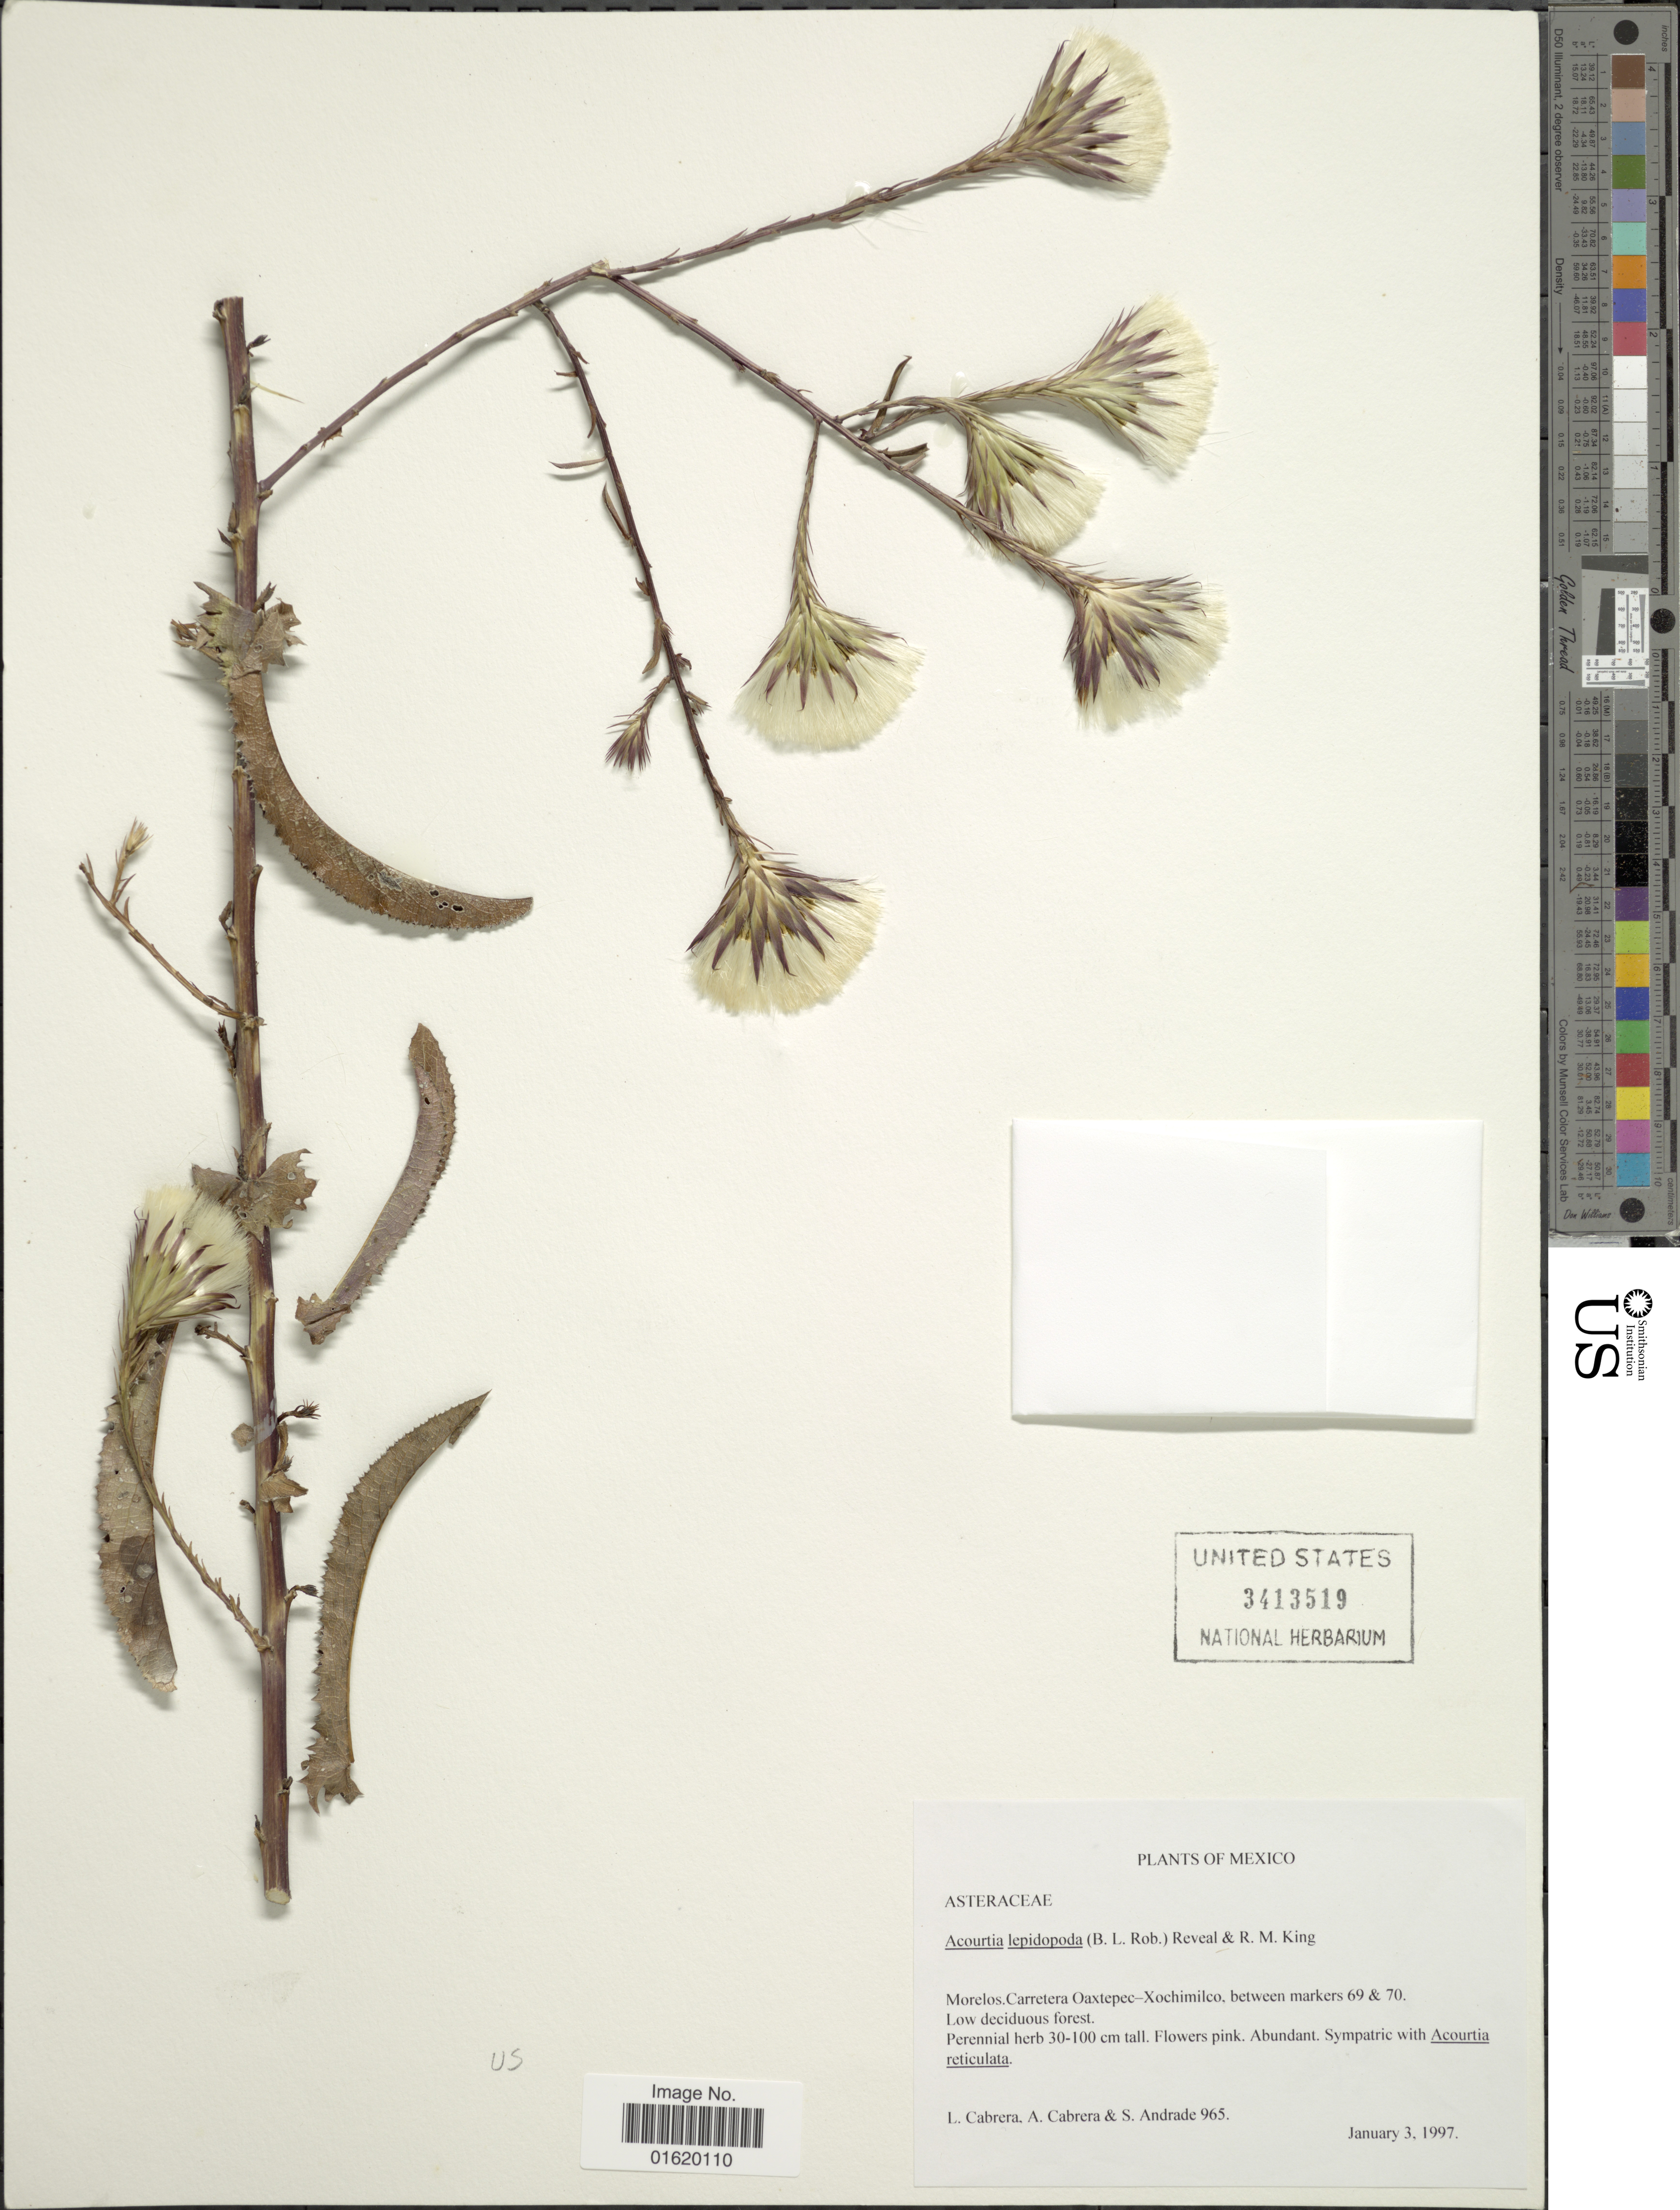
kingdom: Plantae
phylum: Tracheophyta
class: Magnoliopsida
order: Asterales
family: Asteraceae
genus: Acourtia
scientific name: Acourtia lepidopoda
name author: (B.L. Rob.) Reveal & R.M. King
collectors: L. Cabrera, A. Cabrera & S. Andrade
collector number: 965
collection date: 1997-01-03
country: Mexico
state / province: Morelos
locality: Carretera Oaxtepec-Xochimilco, between markers 69 & 70, low deciduous forest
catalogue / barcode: US 3413519